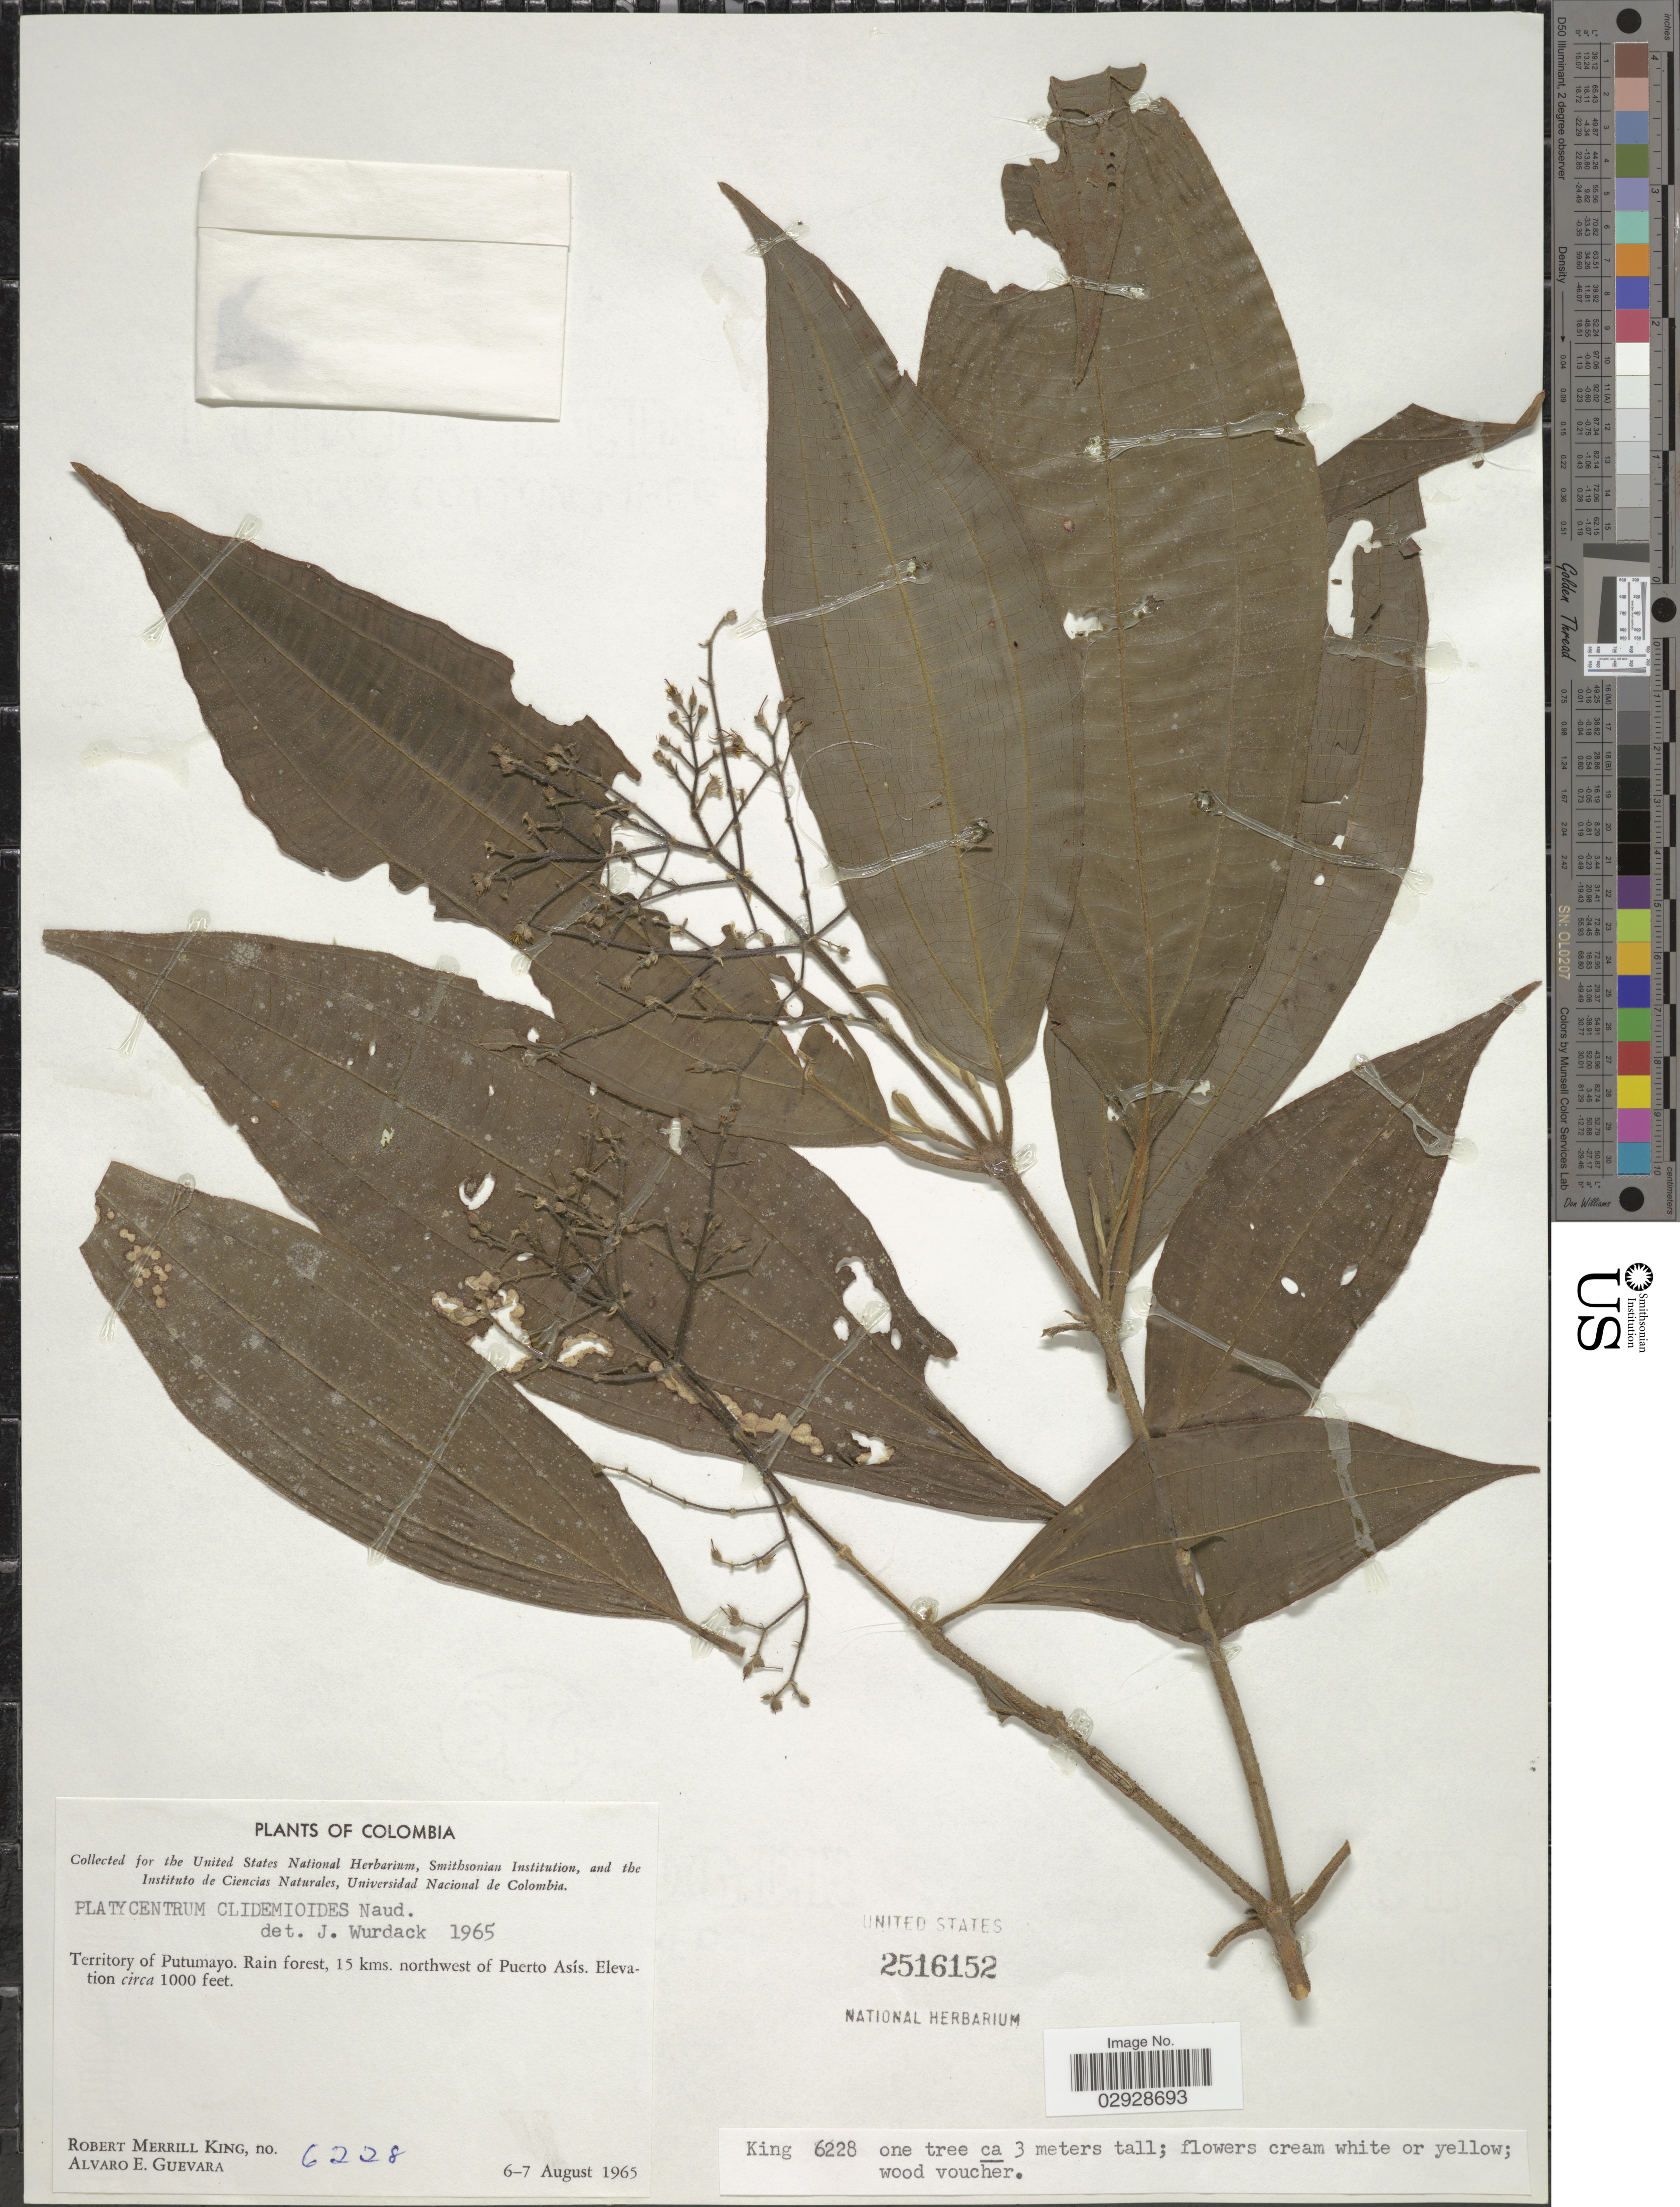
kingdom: Plantae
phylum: Tracheophyta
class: Magnoliopsida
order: Myrtales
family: Melastomataceae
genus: Leandra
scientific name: Leandra clidemioides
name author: (Naudin) Wurdack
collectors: R. M. King & A. E. Guevara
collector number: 6228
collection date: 1965-08-06/1965-08-07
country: Colombia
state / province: Putumayo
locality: Rain forest, 15 kms. northwest of Puerto Asís.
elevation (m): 305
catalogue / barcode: US 2516152